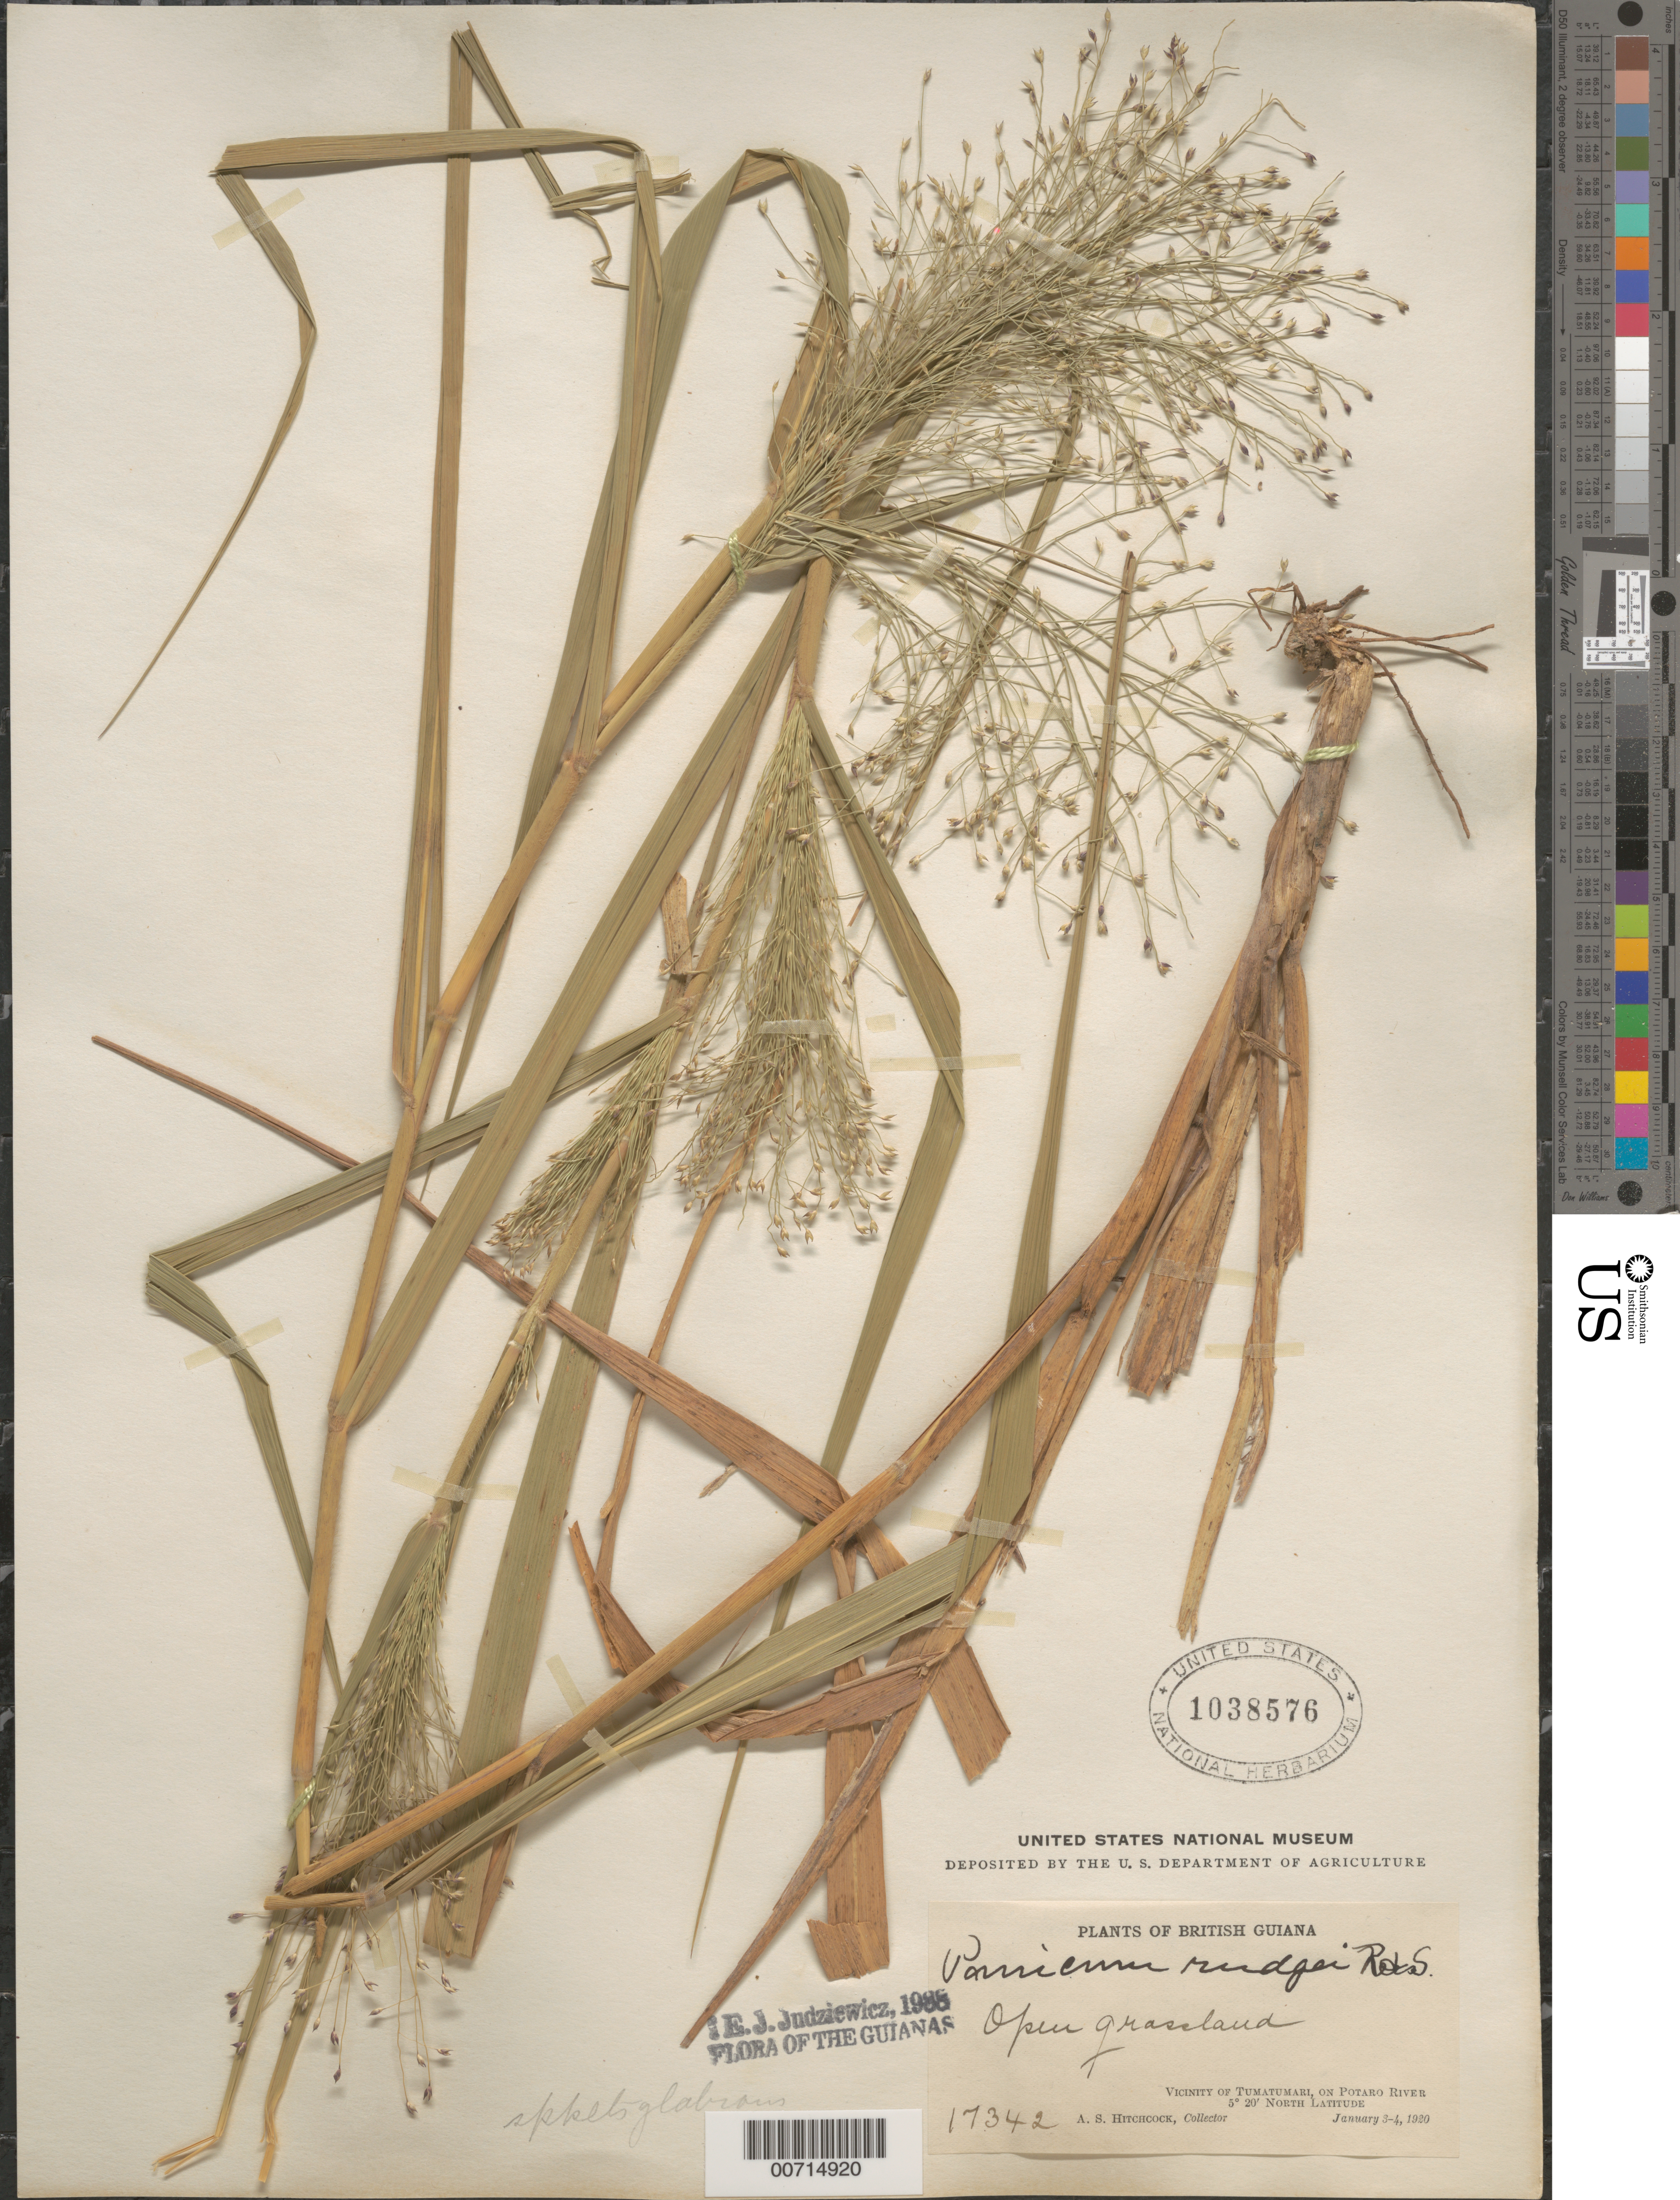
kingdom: Plantae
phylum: Tracheophyta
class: Liliopsida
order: Poales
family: Poaceae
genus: Panicum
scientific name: Panicum rudgei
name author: Roem. & Schult.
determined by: Judziewicz, E. J.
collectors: A. S. Hitchcock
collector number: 17342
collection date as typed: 3-Jan-20 to 5-Jan-20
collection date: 1920-01-03/1920-01-05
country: Guyana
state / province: Potaro-Siparuni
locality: Tumatumari Village, Potaro R.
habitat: Open grassland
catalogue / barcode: US 1038576